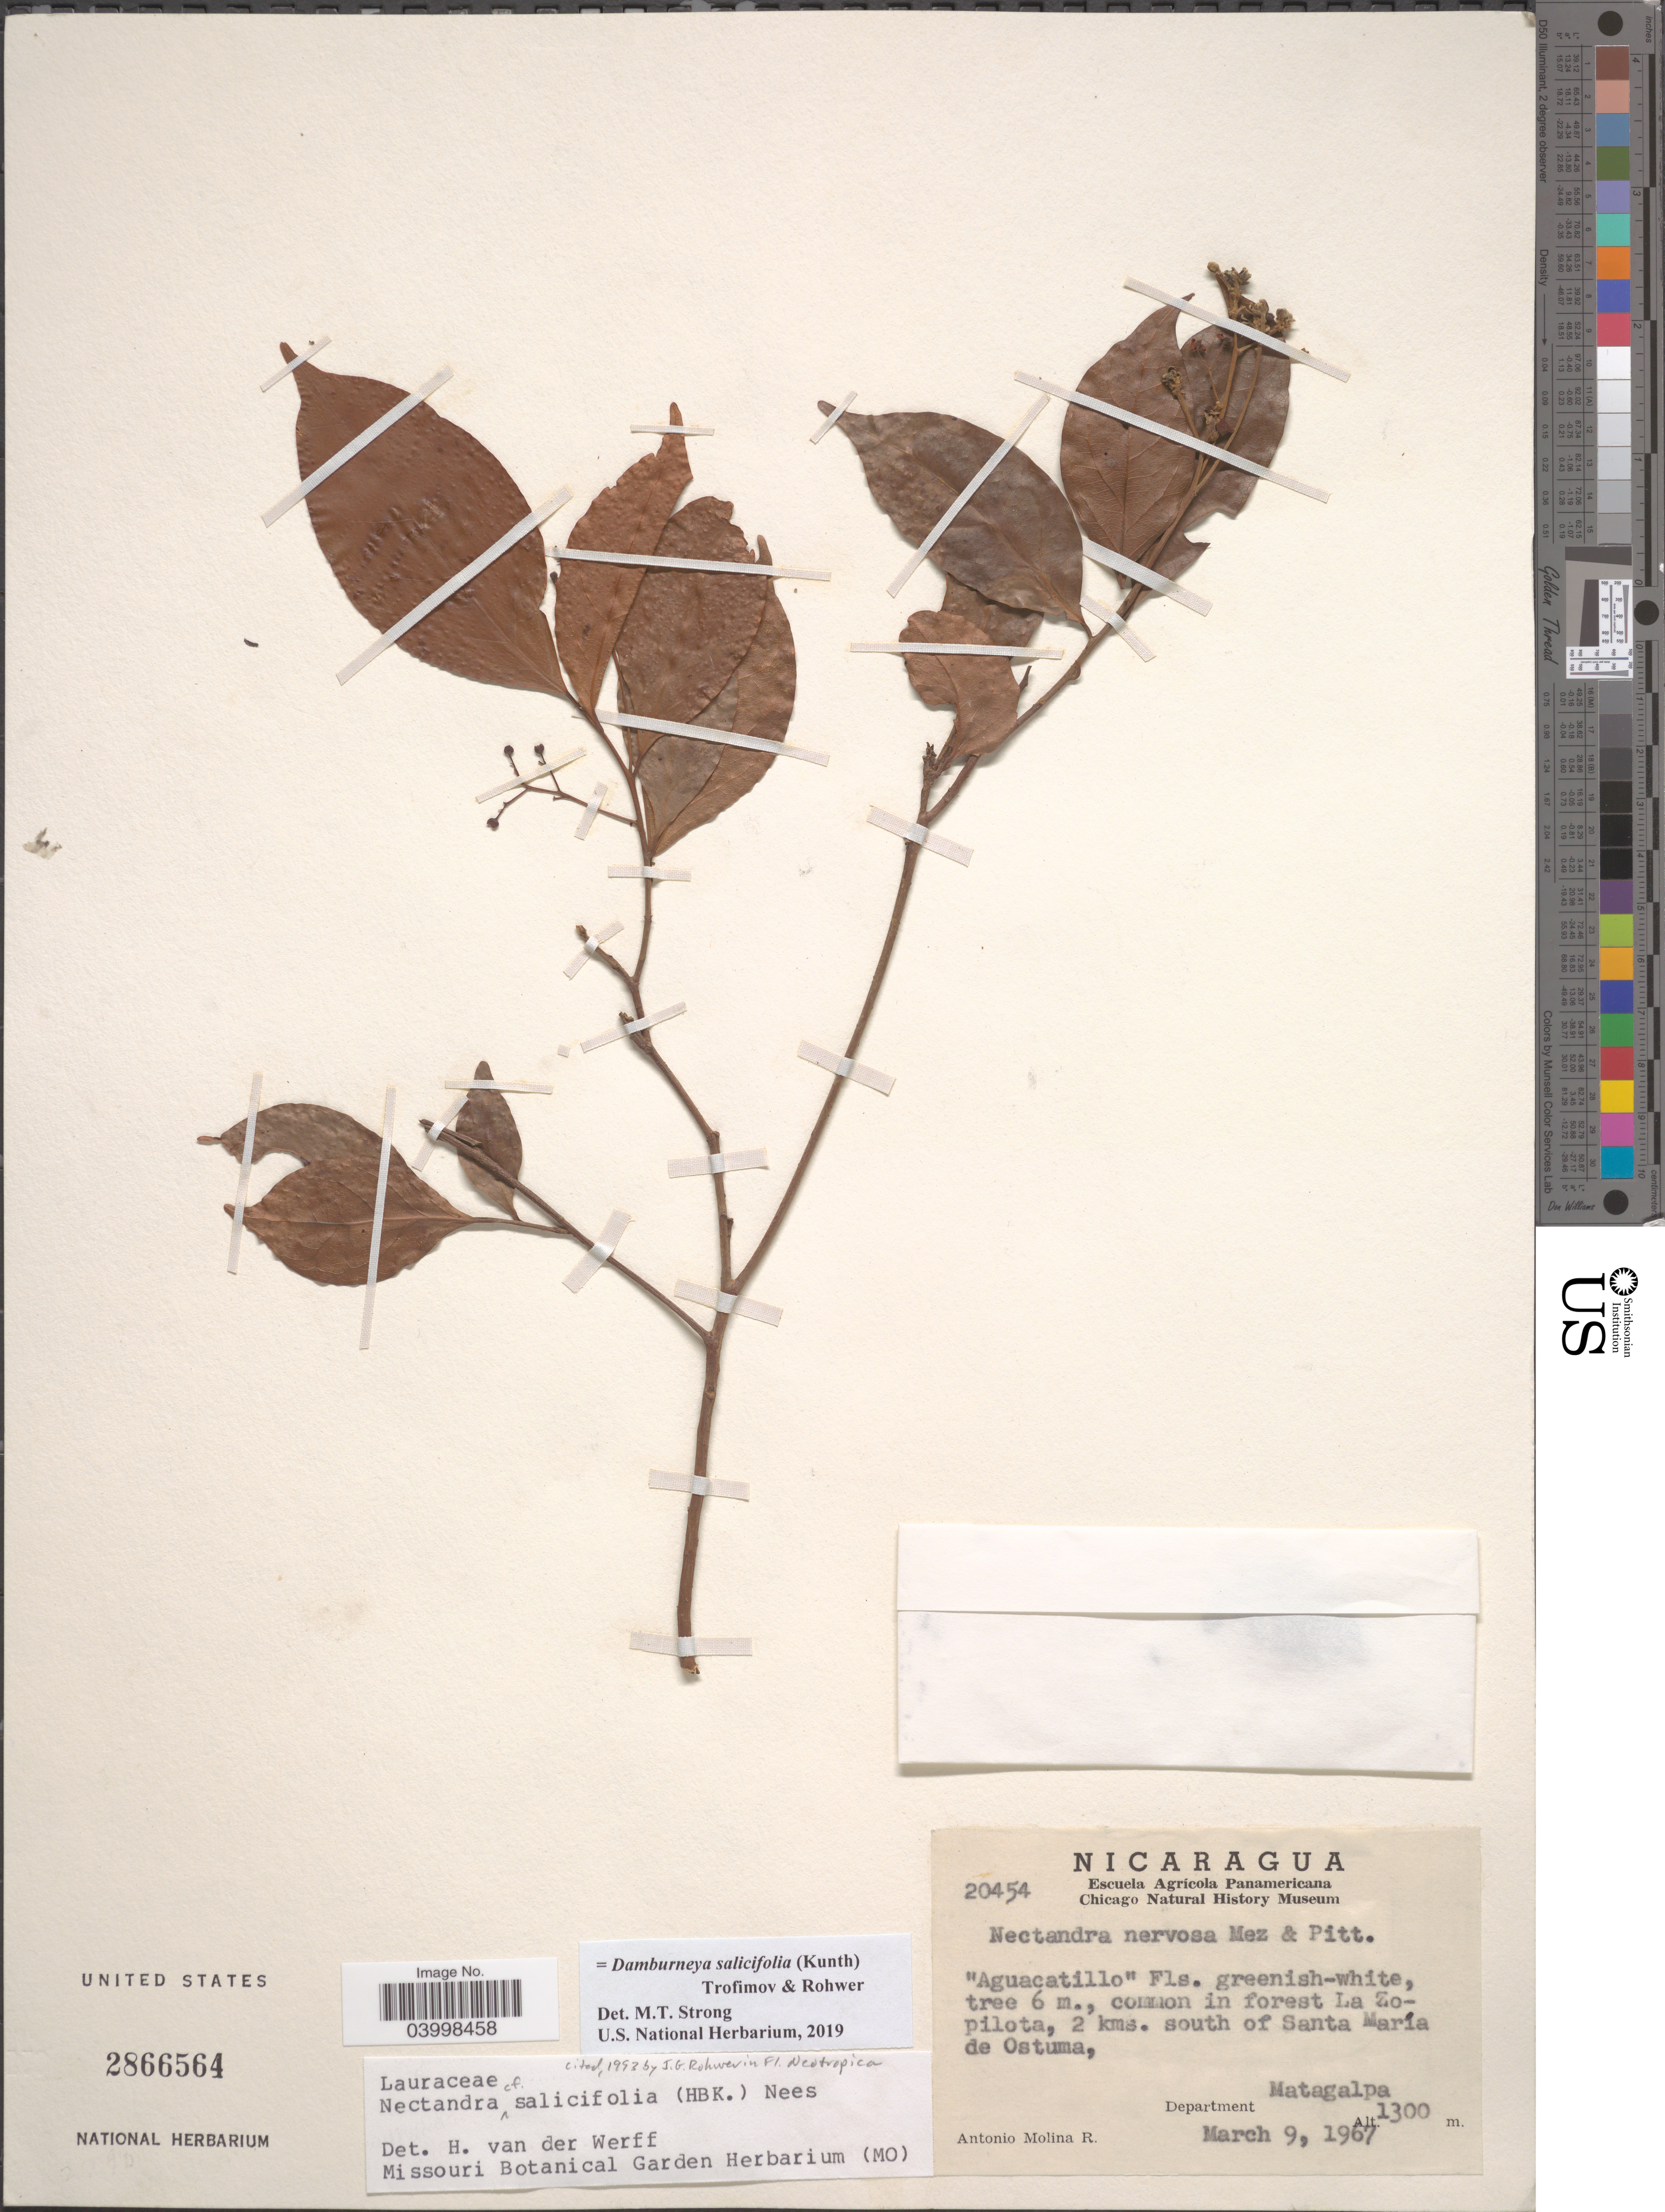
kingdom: Plantae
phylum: Tracheophyta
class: Magnoliopsida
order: Laurales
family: Lauraceae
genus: Damburneya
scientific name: Damburneya salicifolia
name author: (Kunth) Trofimov & Rohwer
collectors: A. Molina R.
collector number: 20545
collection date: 1967-03-09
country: Nicaragua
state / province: Matagalpa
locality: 2 kms. south of Santa María de Ostuma, Department Madalgalpa.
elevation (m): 1300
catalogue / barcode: US 2866564